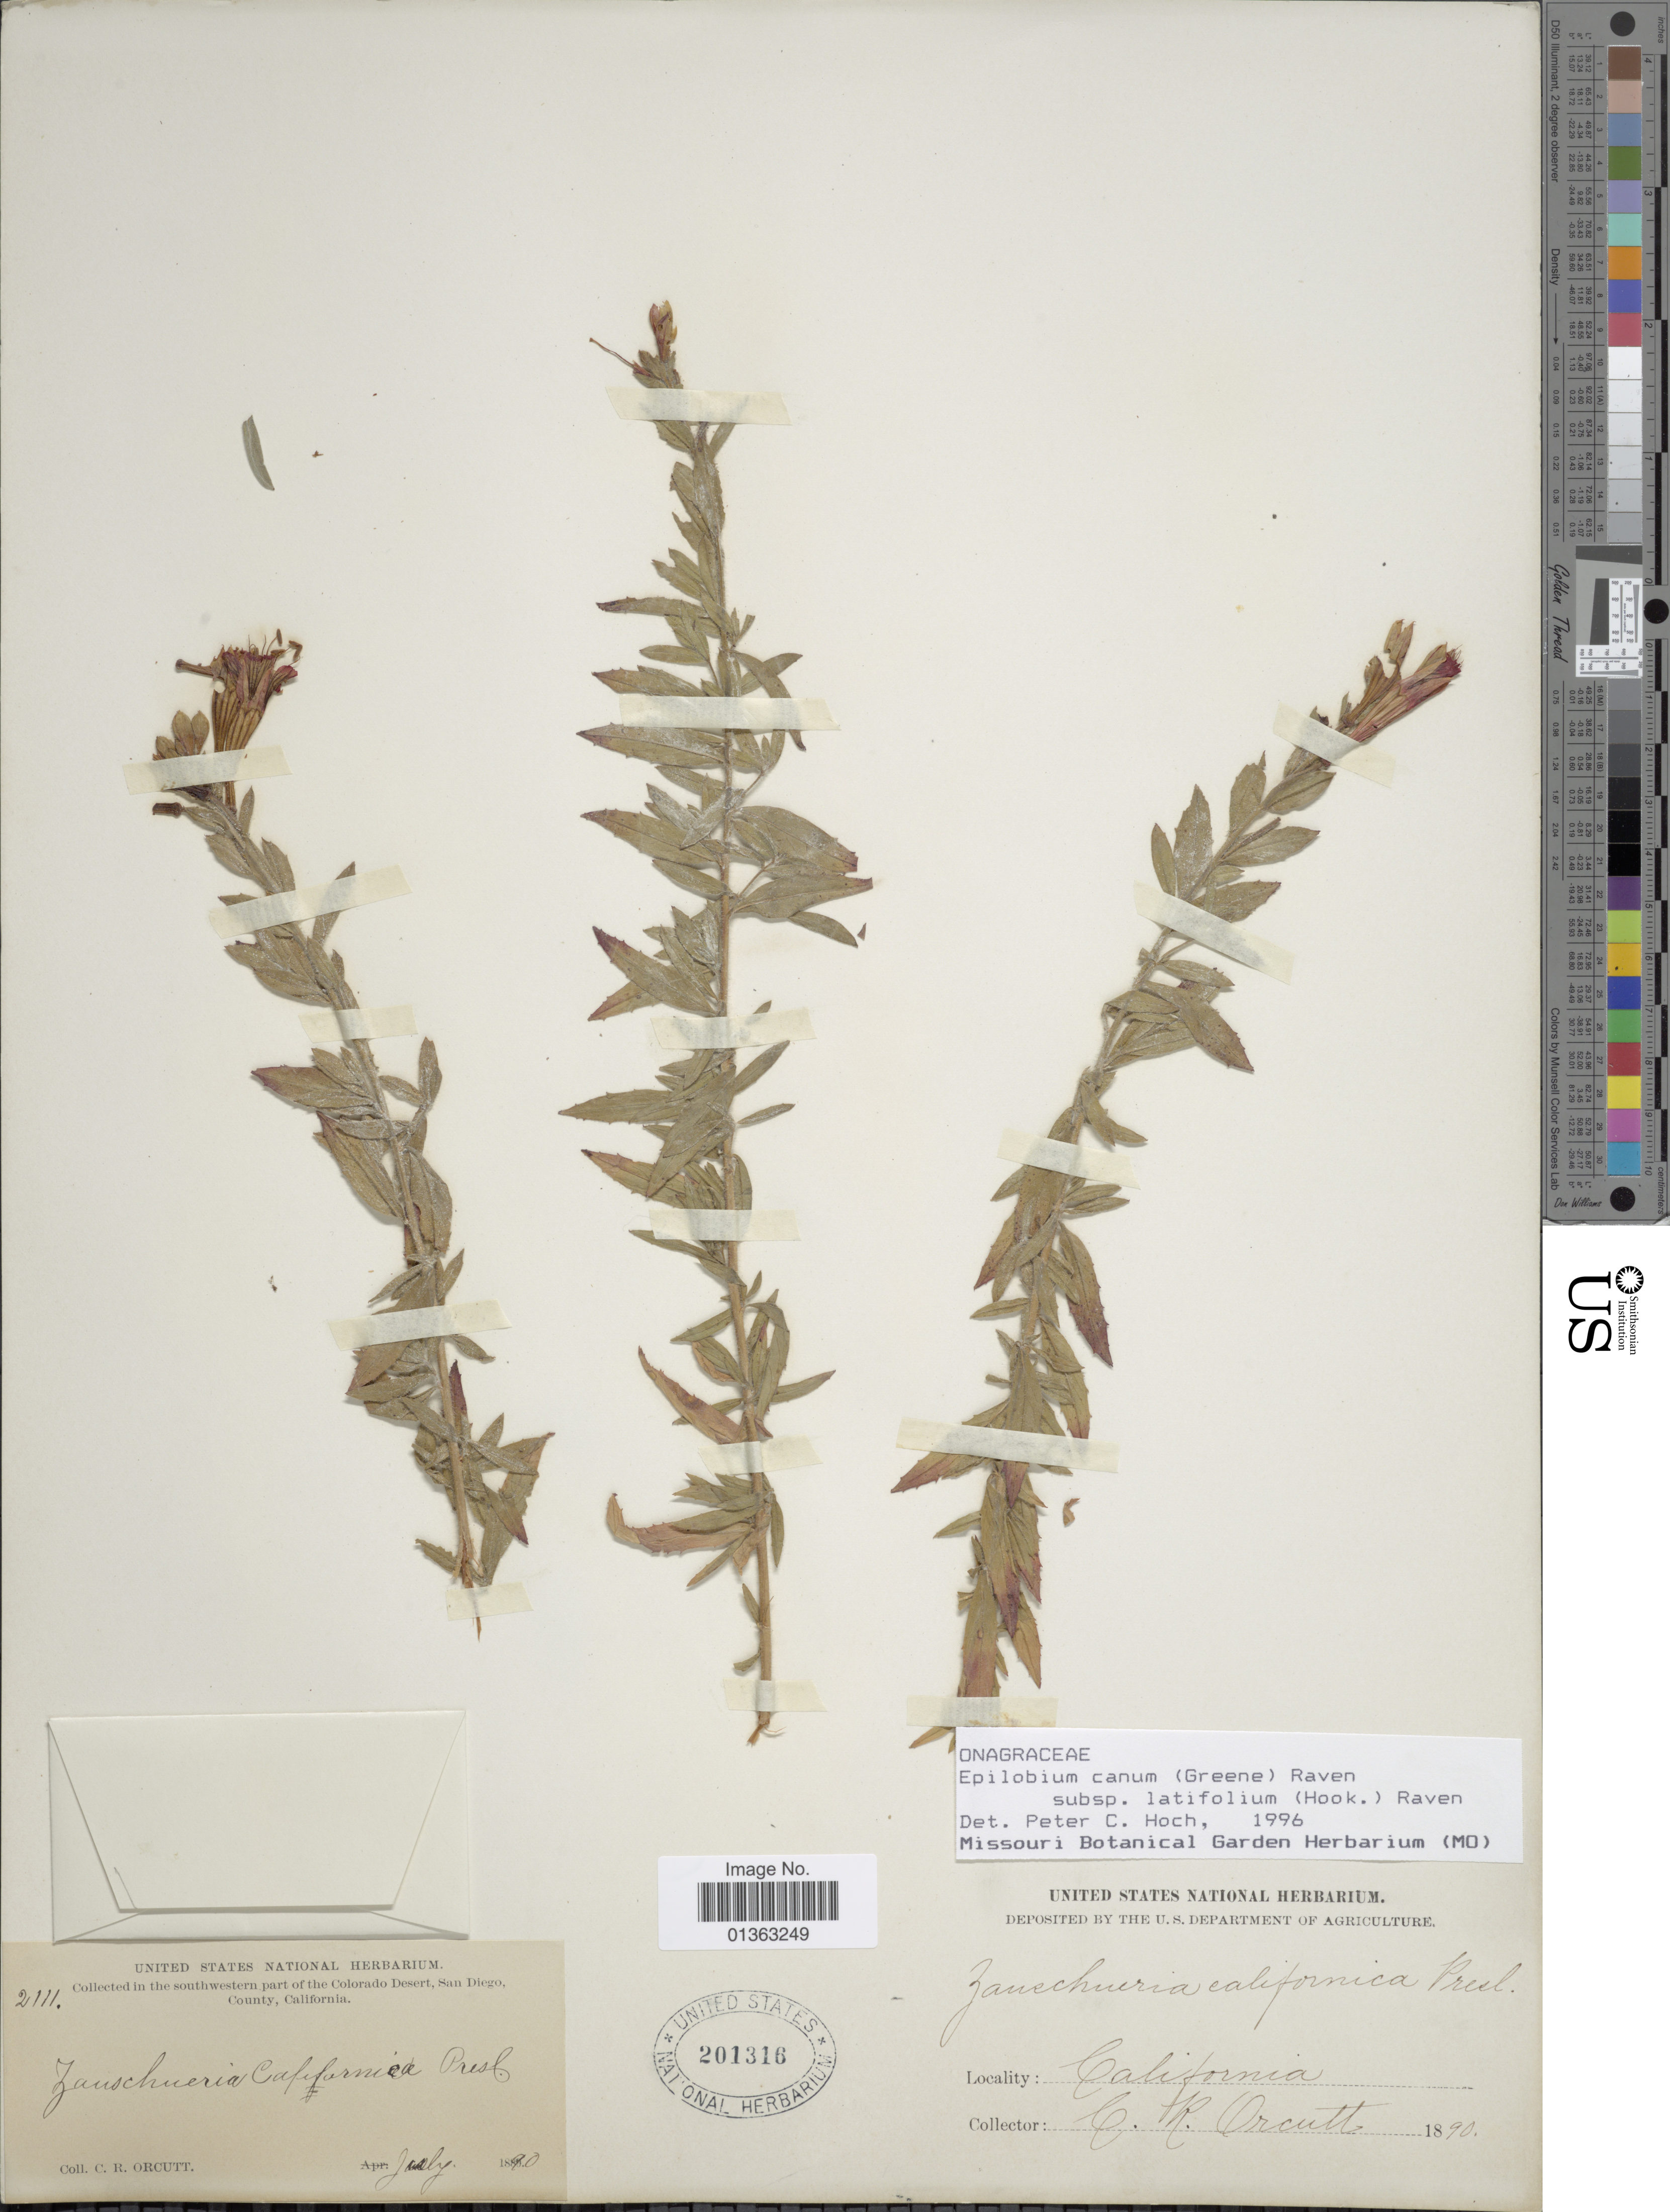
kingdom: Plantae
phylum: Tracheophyta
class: Magnoliopsida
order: Myrtales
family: Onagraceae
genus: Epilobium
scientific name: Epilobium canum subsp. latifolium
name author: (Hook.) P.H. Raven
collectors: C. R. Orcutt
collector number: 2111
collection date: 1890-07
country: United States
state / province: California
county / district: San Diego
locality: Southwestern part of the Colorado Desert, San Diego County.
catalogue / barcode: US 201316